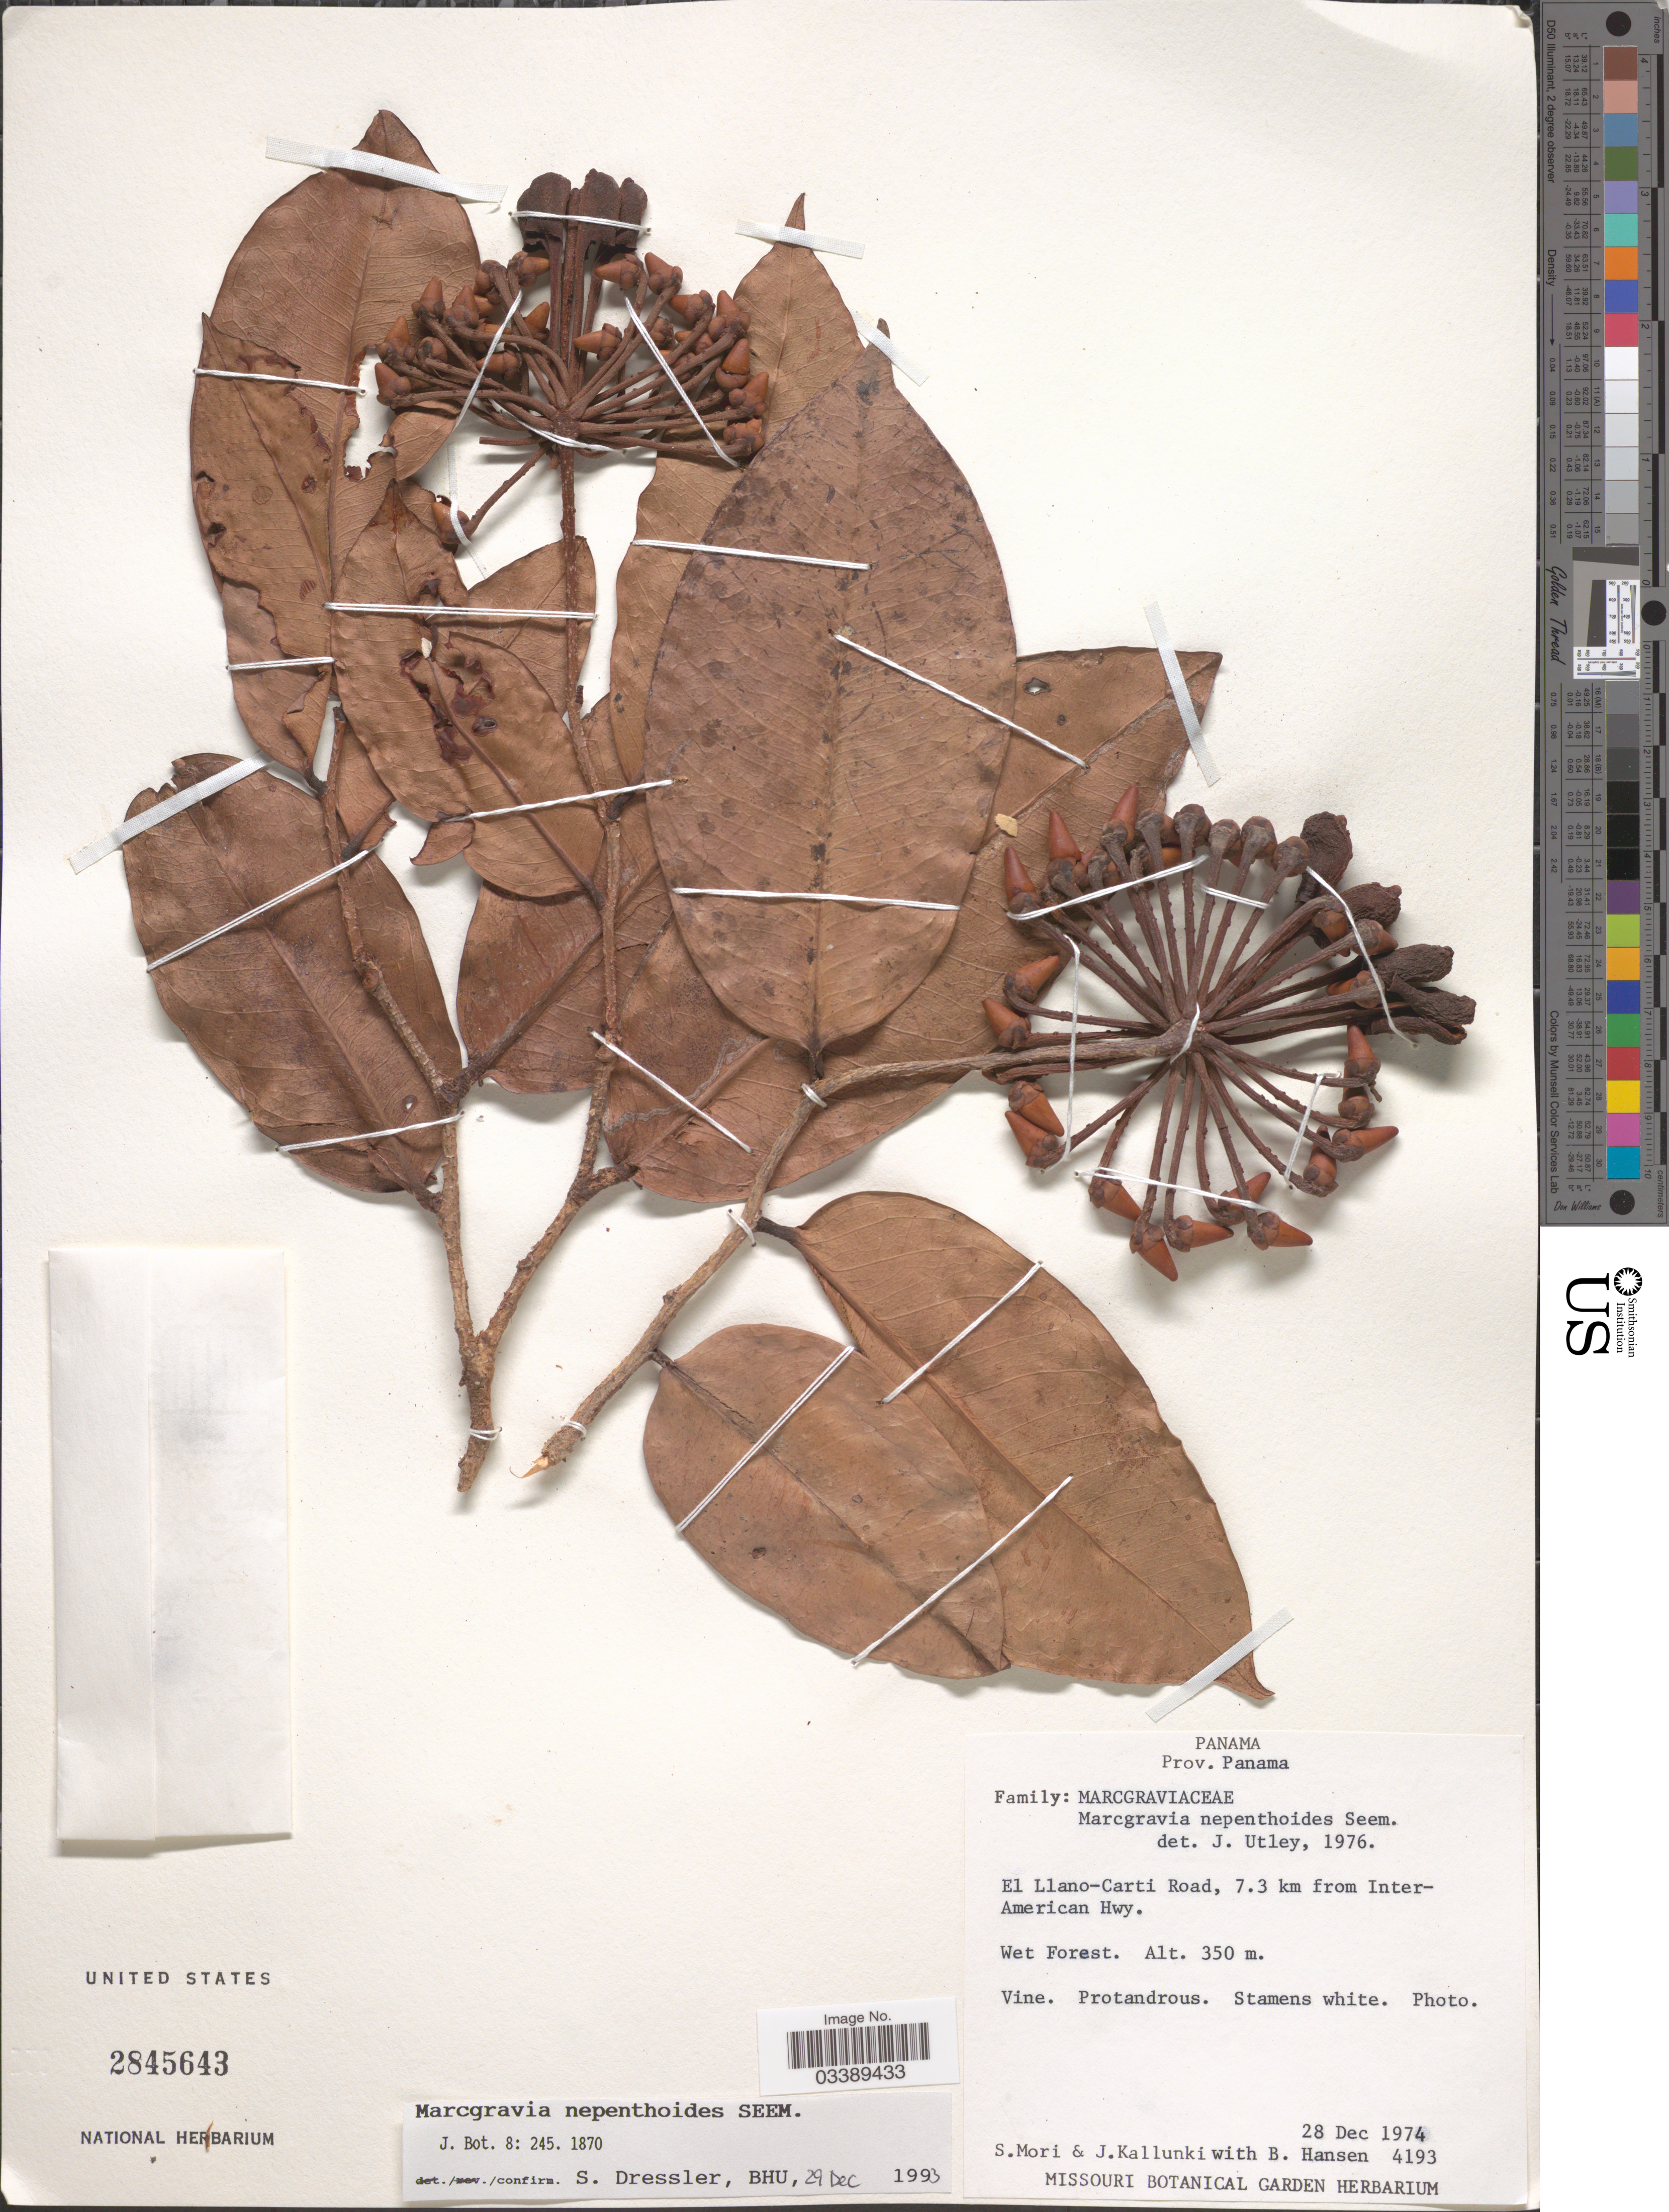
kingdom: Plantae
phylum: Tracheophyta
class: Magnoliopsida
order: Ericales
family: Marcgraviaceae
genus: Marcgravia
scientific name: Marcgravia nepenthoides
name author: Seem.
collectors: S. Mori, J. Kallunki & B. Hansen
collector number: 4193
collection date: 1974-12-28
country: Panama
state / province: Panamá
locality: El Llano-Carti Road, 7.3 km from Inter-American Hwy.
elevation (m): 350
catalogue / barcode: US 2845643